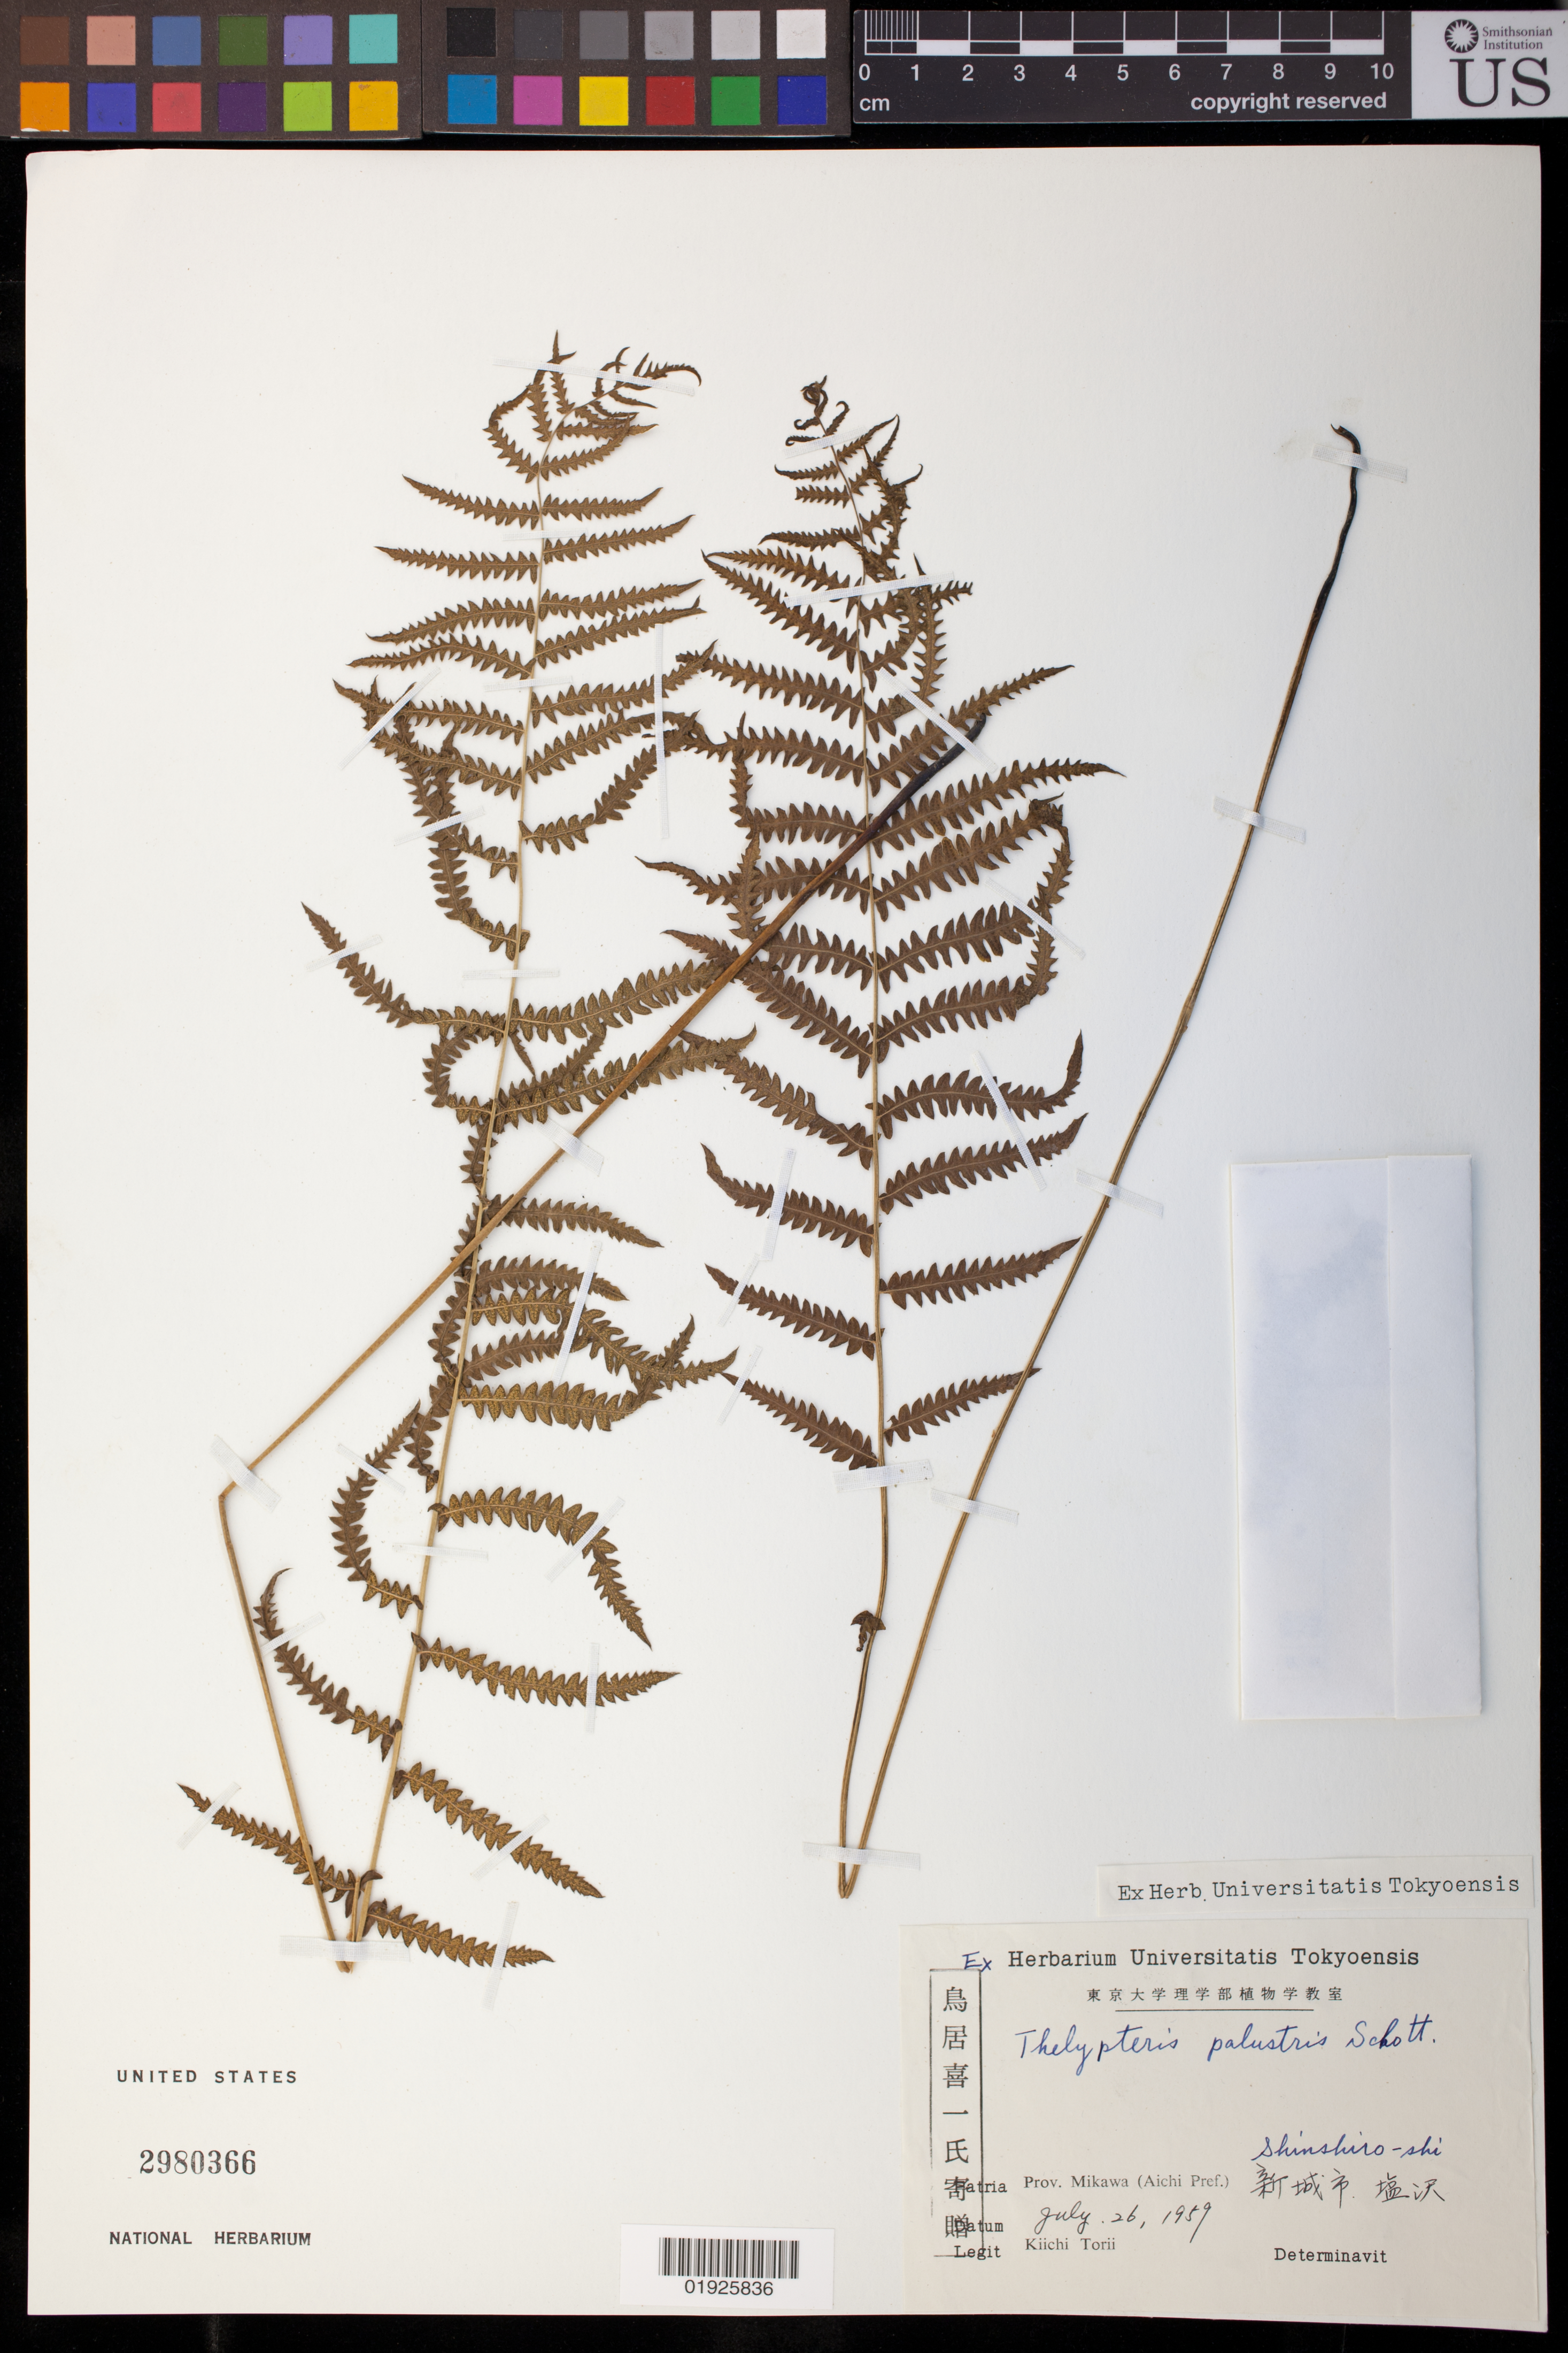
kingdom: Plantae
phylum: Tracheophyta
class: Polypodiopsida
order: Polypodiales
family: Thelypteridaceae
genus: Thelypteris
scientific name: Thelypteris palustris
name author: (Salisb.) Schott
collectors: K. Torii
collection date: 1959-07-26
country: Japan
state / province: Aiti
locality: Prov. Mikawa, Shinshiro-shi.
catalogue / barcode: US 2980366